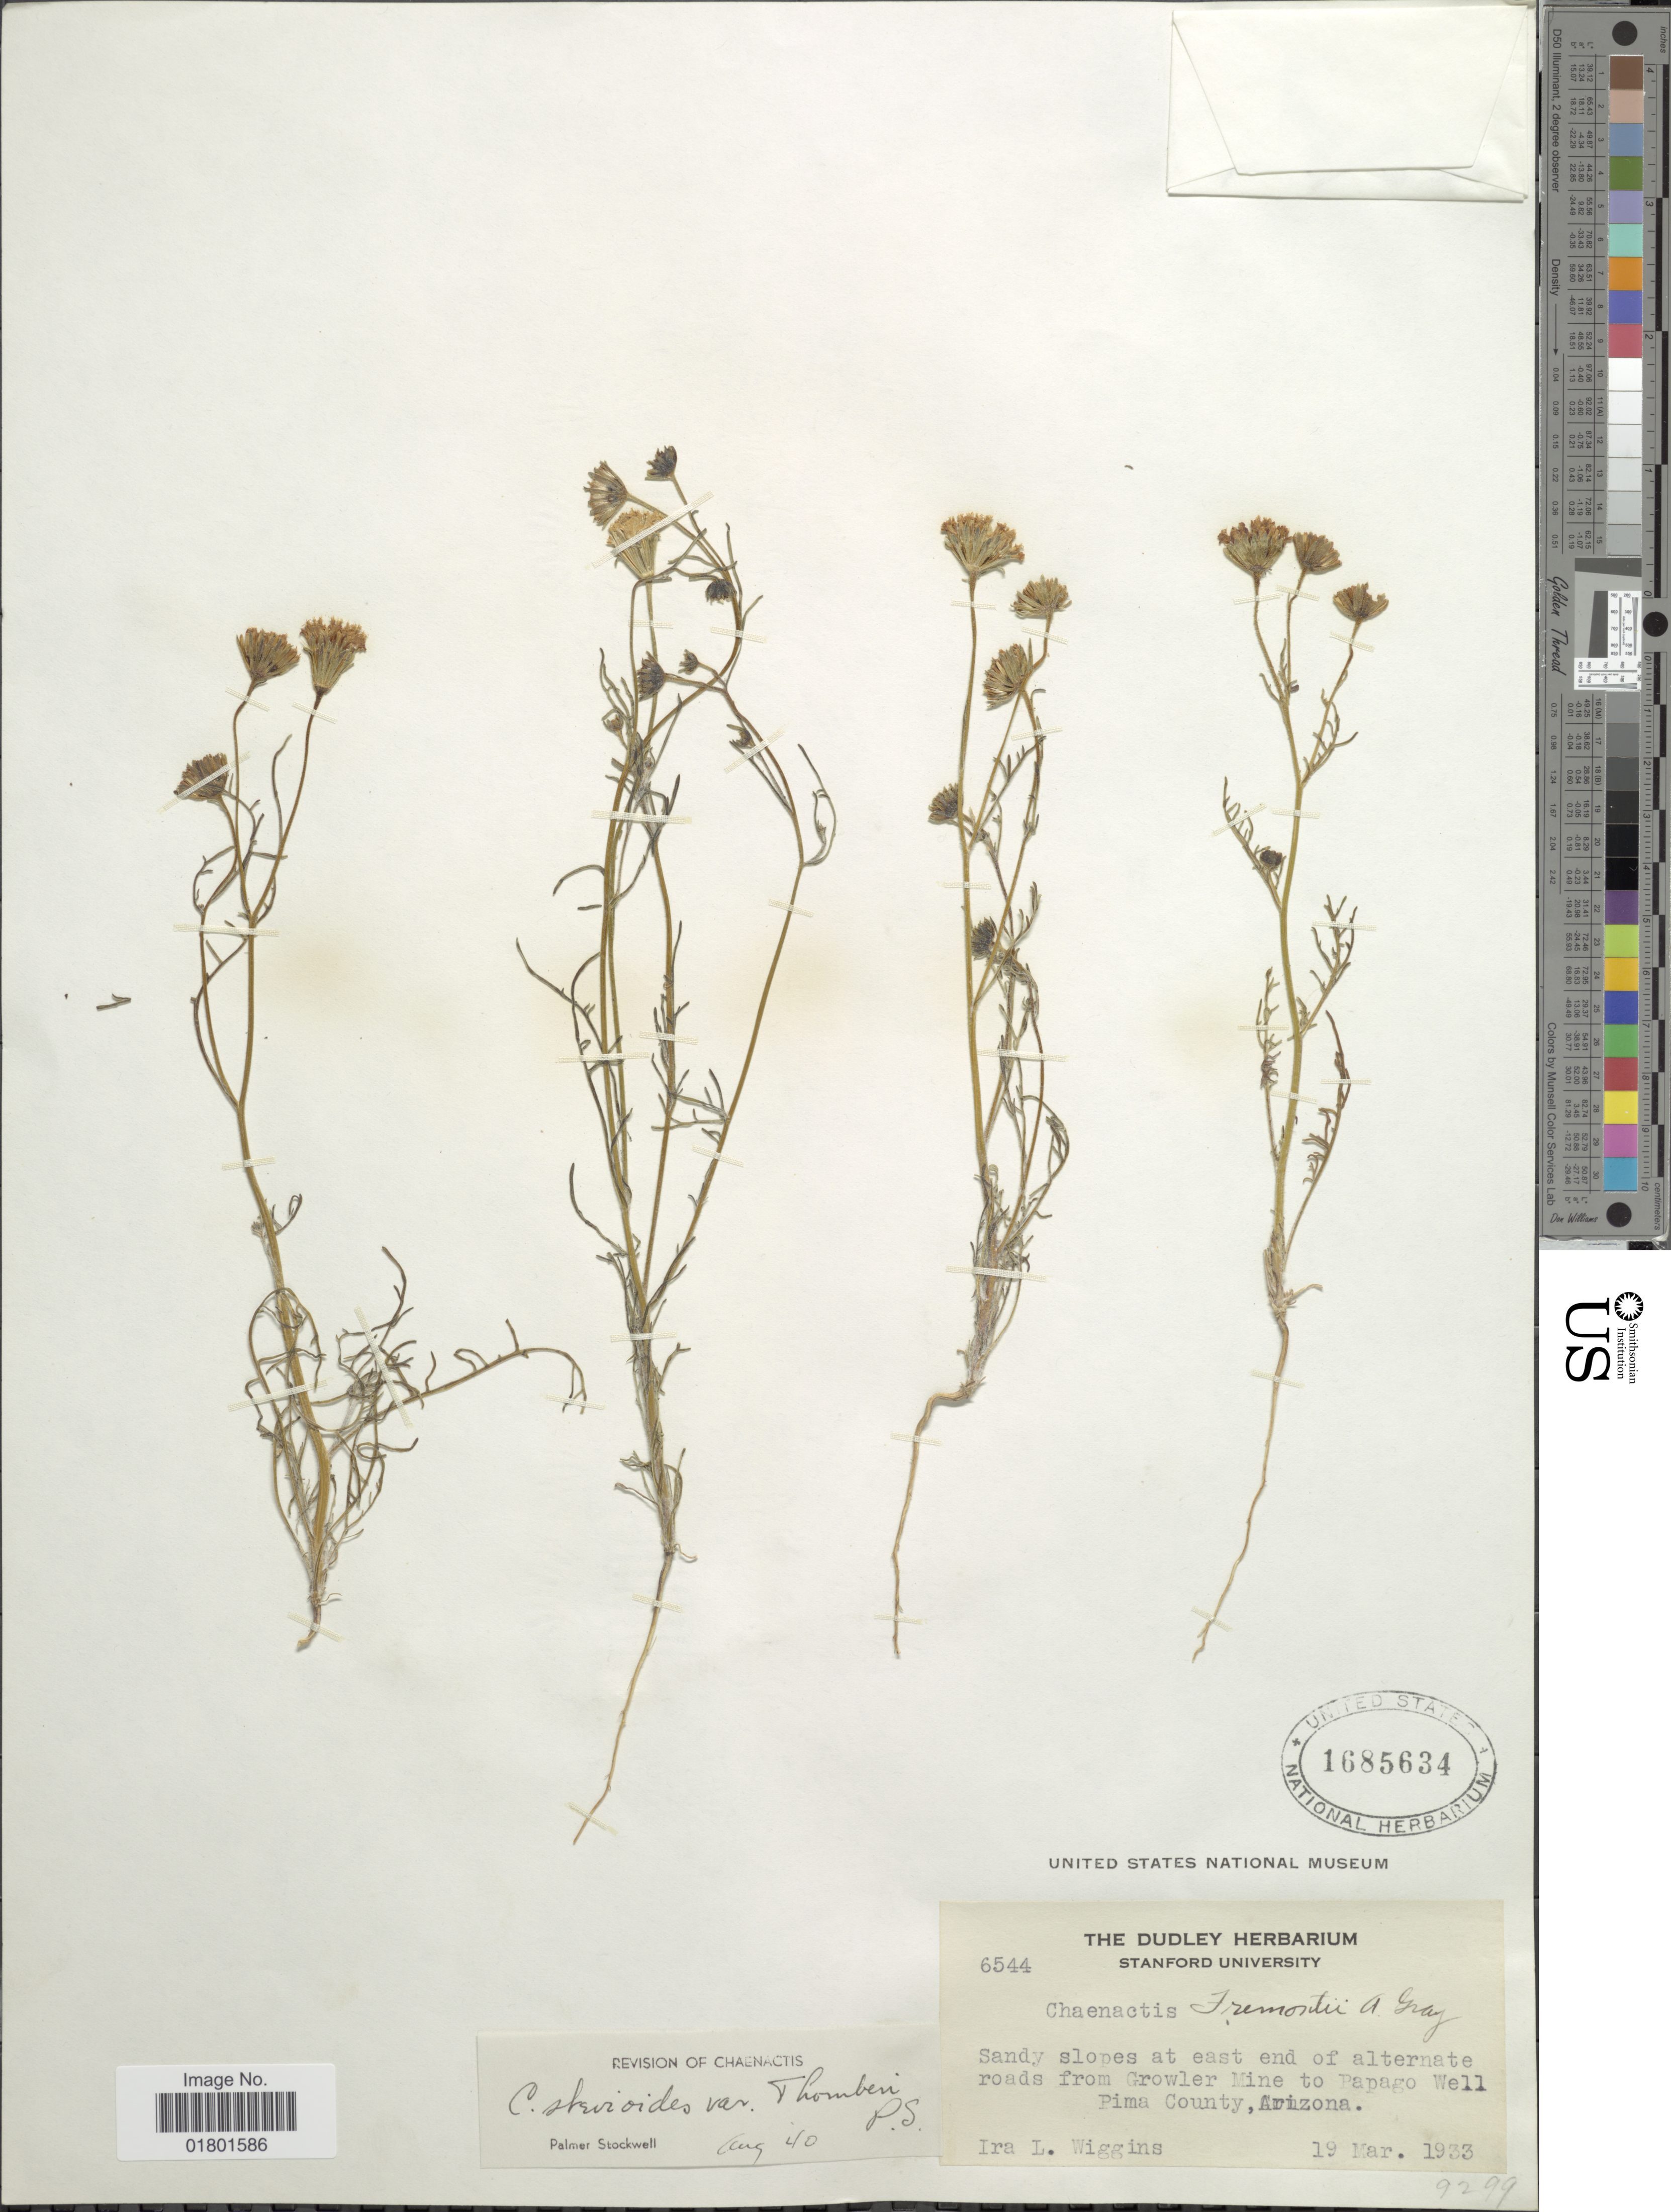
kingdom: Plantae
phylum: Tracheophyta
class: Magnoliopsida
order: Asterales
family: Asteraceae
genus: Chaenactis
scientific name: Chaenactis stevioides var. thornberi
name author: Stockw.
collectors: I. L. Wiggins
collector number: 6544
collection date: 1933-03-19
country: United States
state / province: Arizona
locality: At east end alternate roads froms Growler mine to Papago Well, Pima County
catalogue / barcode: US 1685634